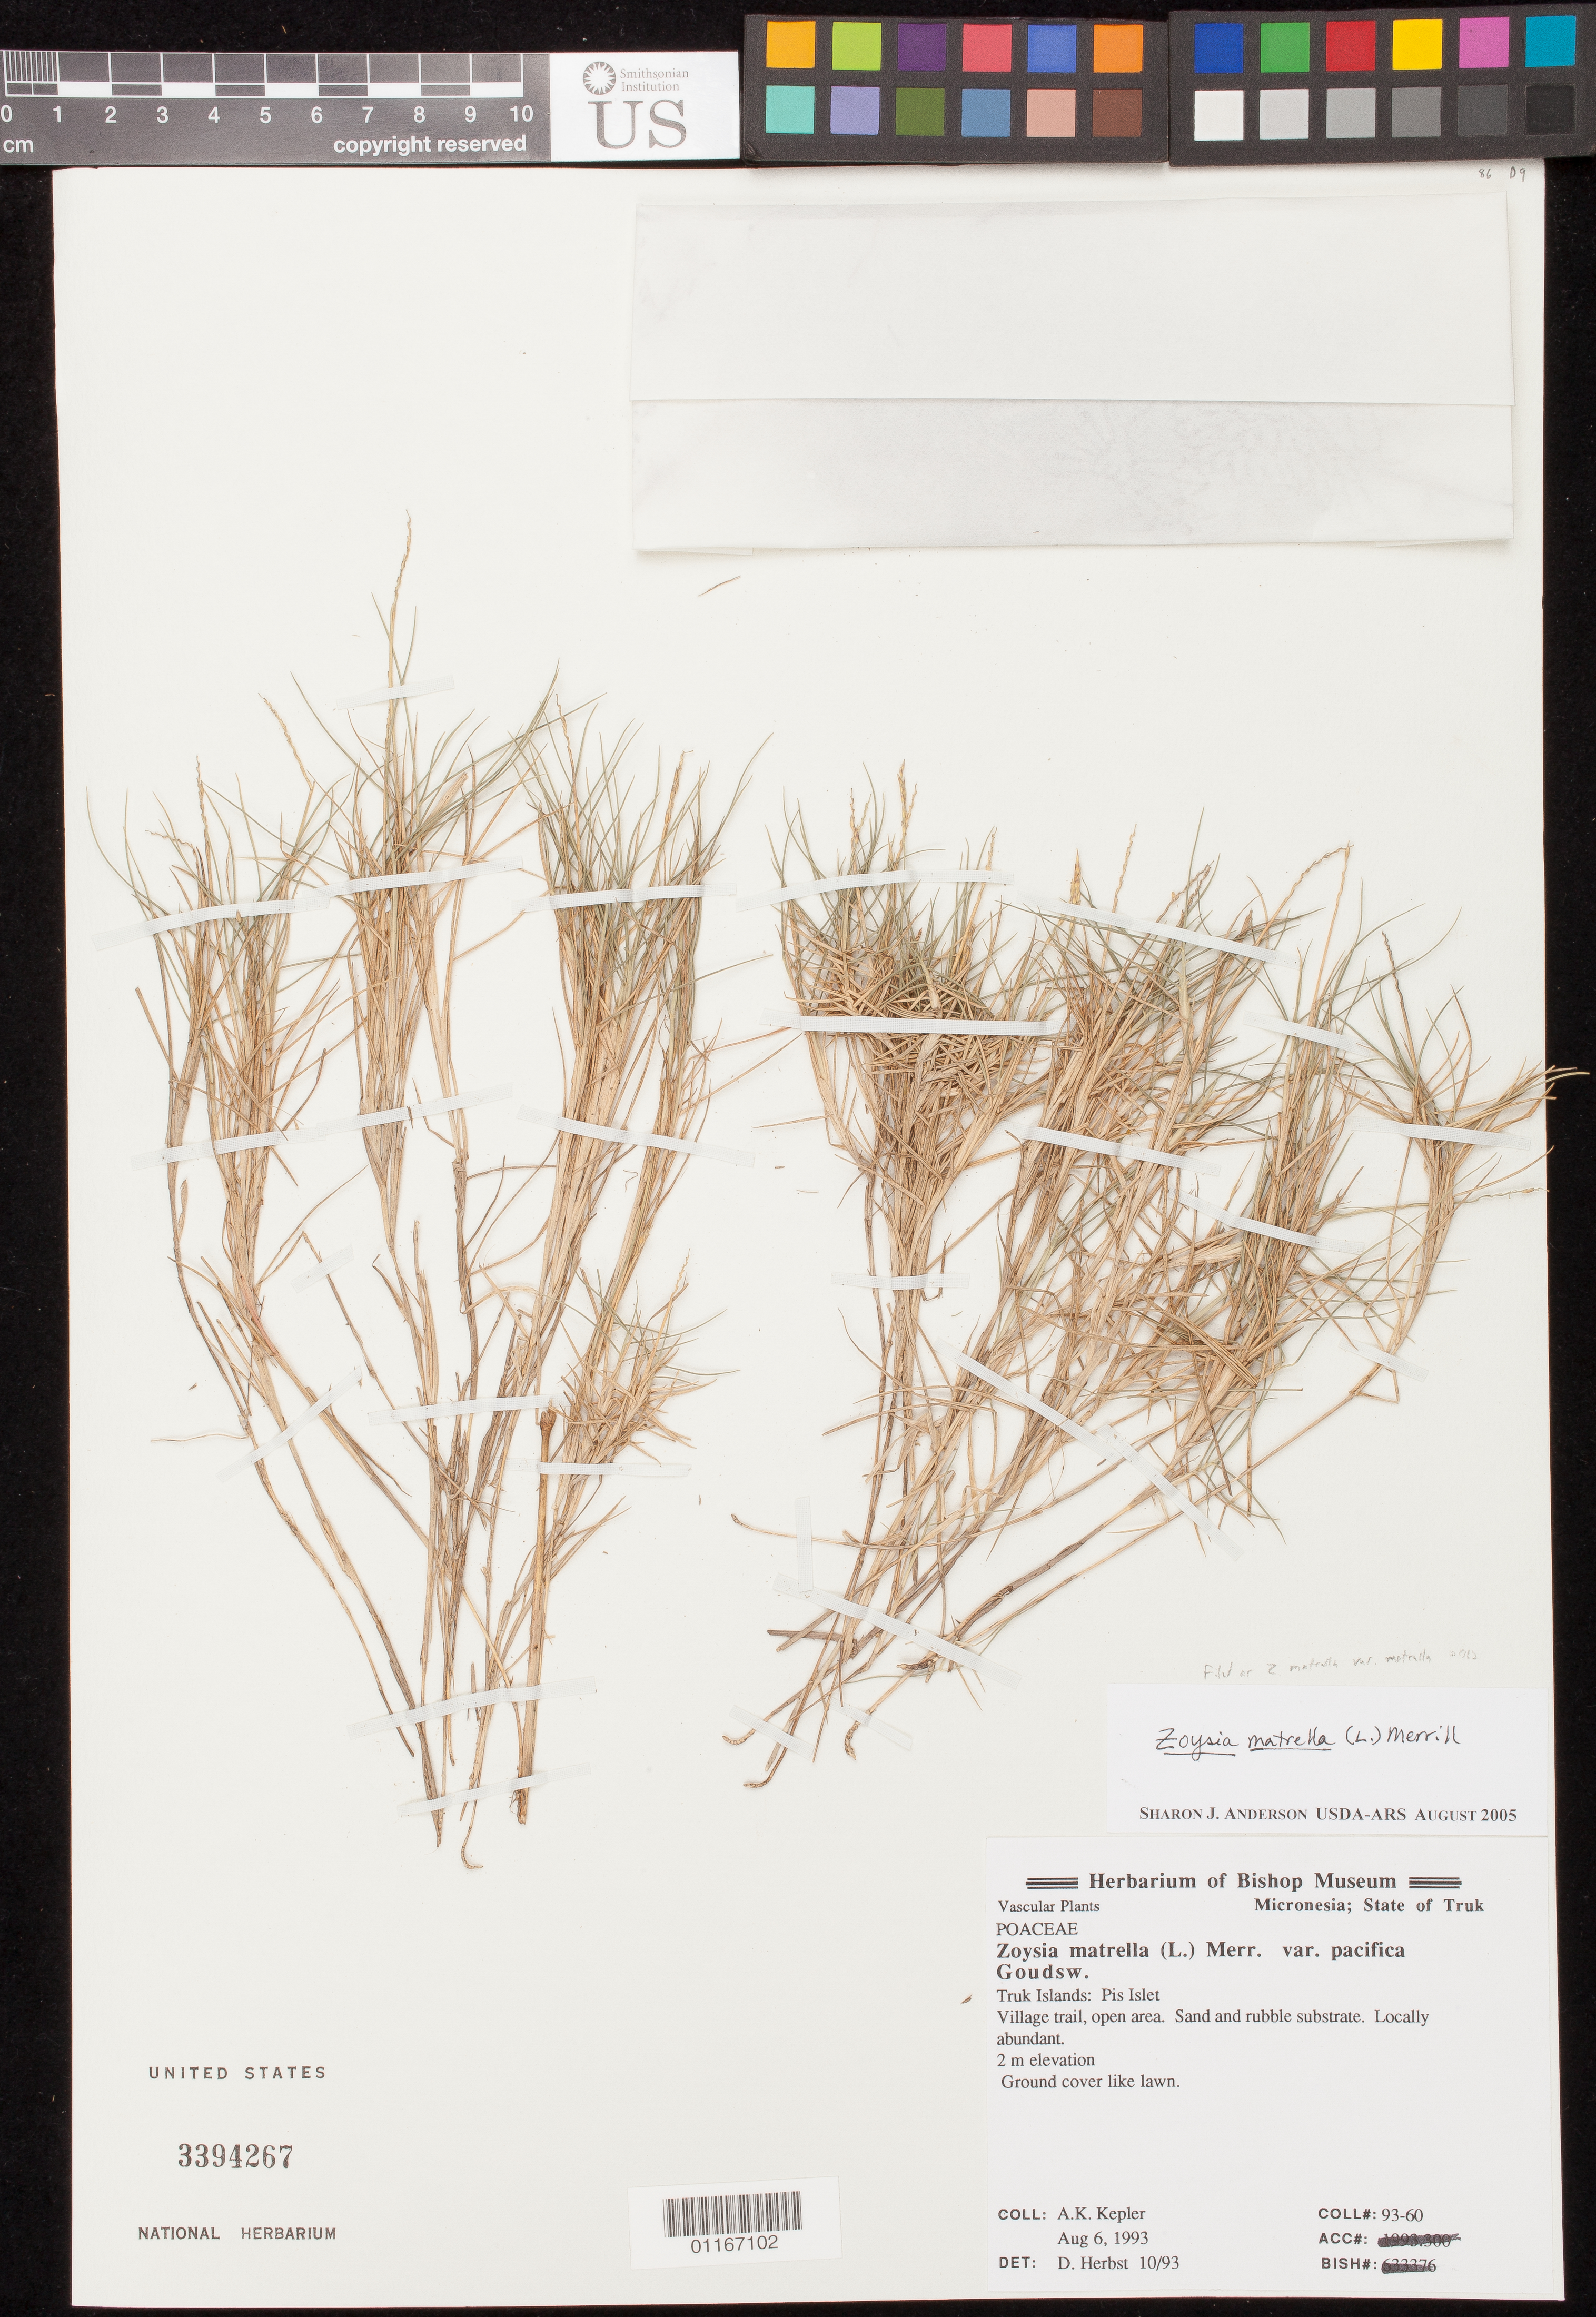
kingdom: Plantae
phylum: Tracheophyta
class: Liliopsida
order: Poales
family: Poaceae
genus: Zoysia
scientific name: Zoysia matrella var. matrella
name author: (L.) Merr.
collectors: A. K. Kepler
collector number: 93-60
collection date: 1993-08-06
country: Micronesia, Federated States of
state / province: Truk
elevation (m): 2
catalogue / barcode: US 3394267